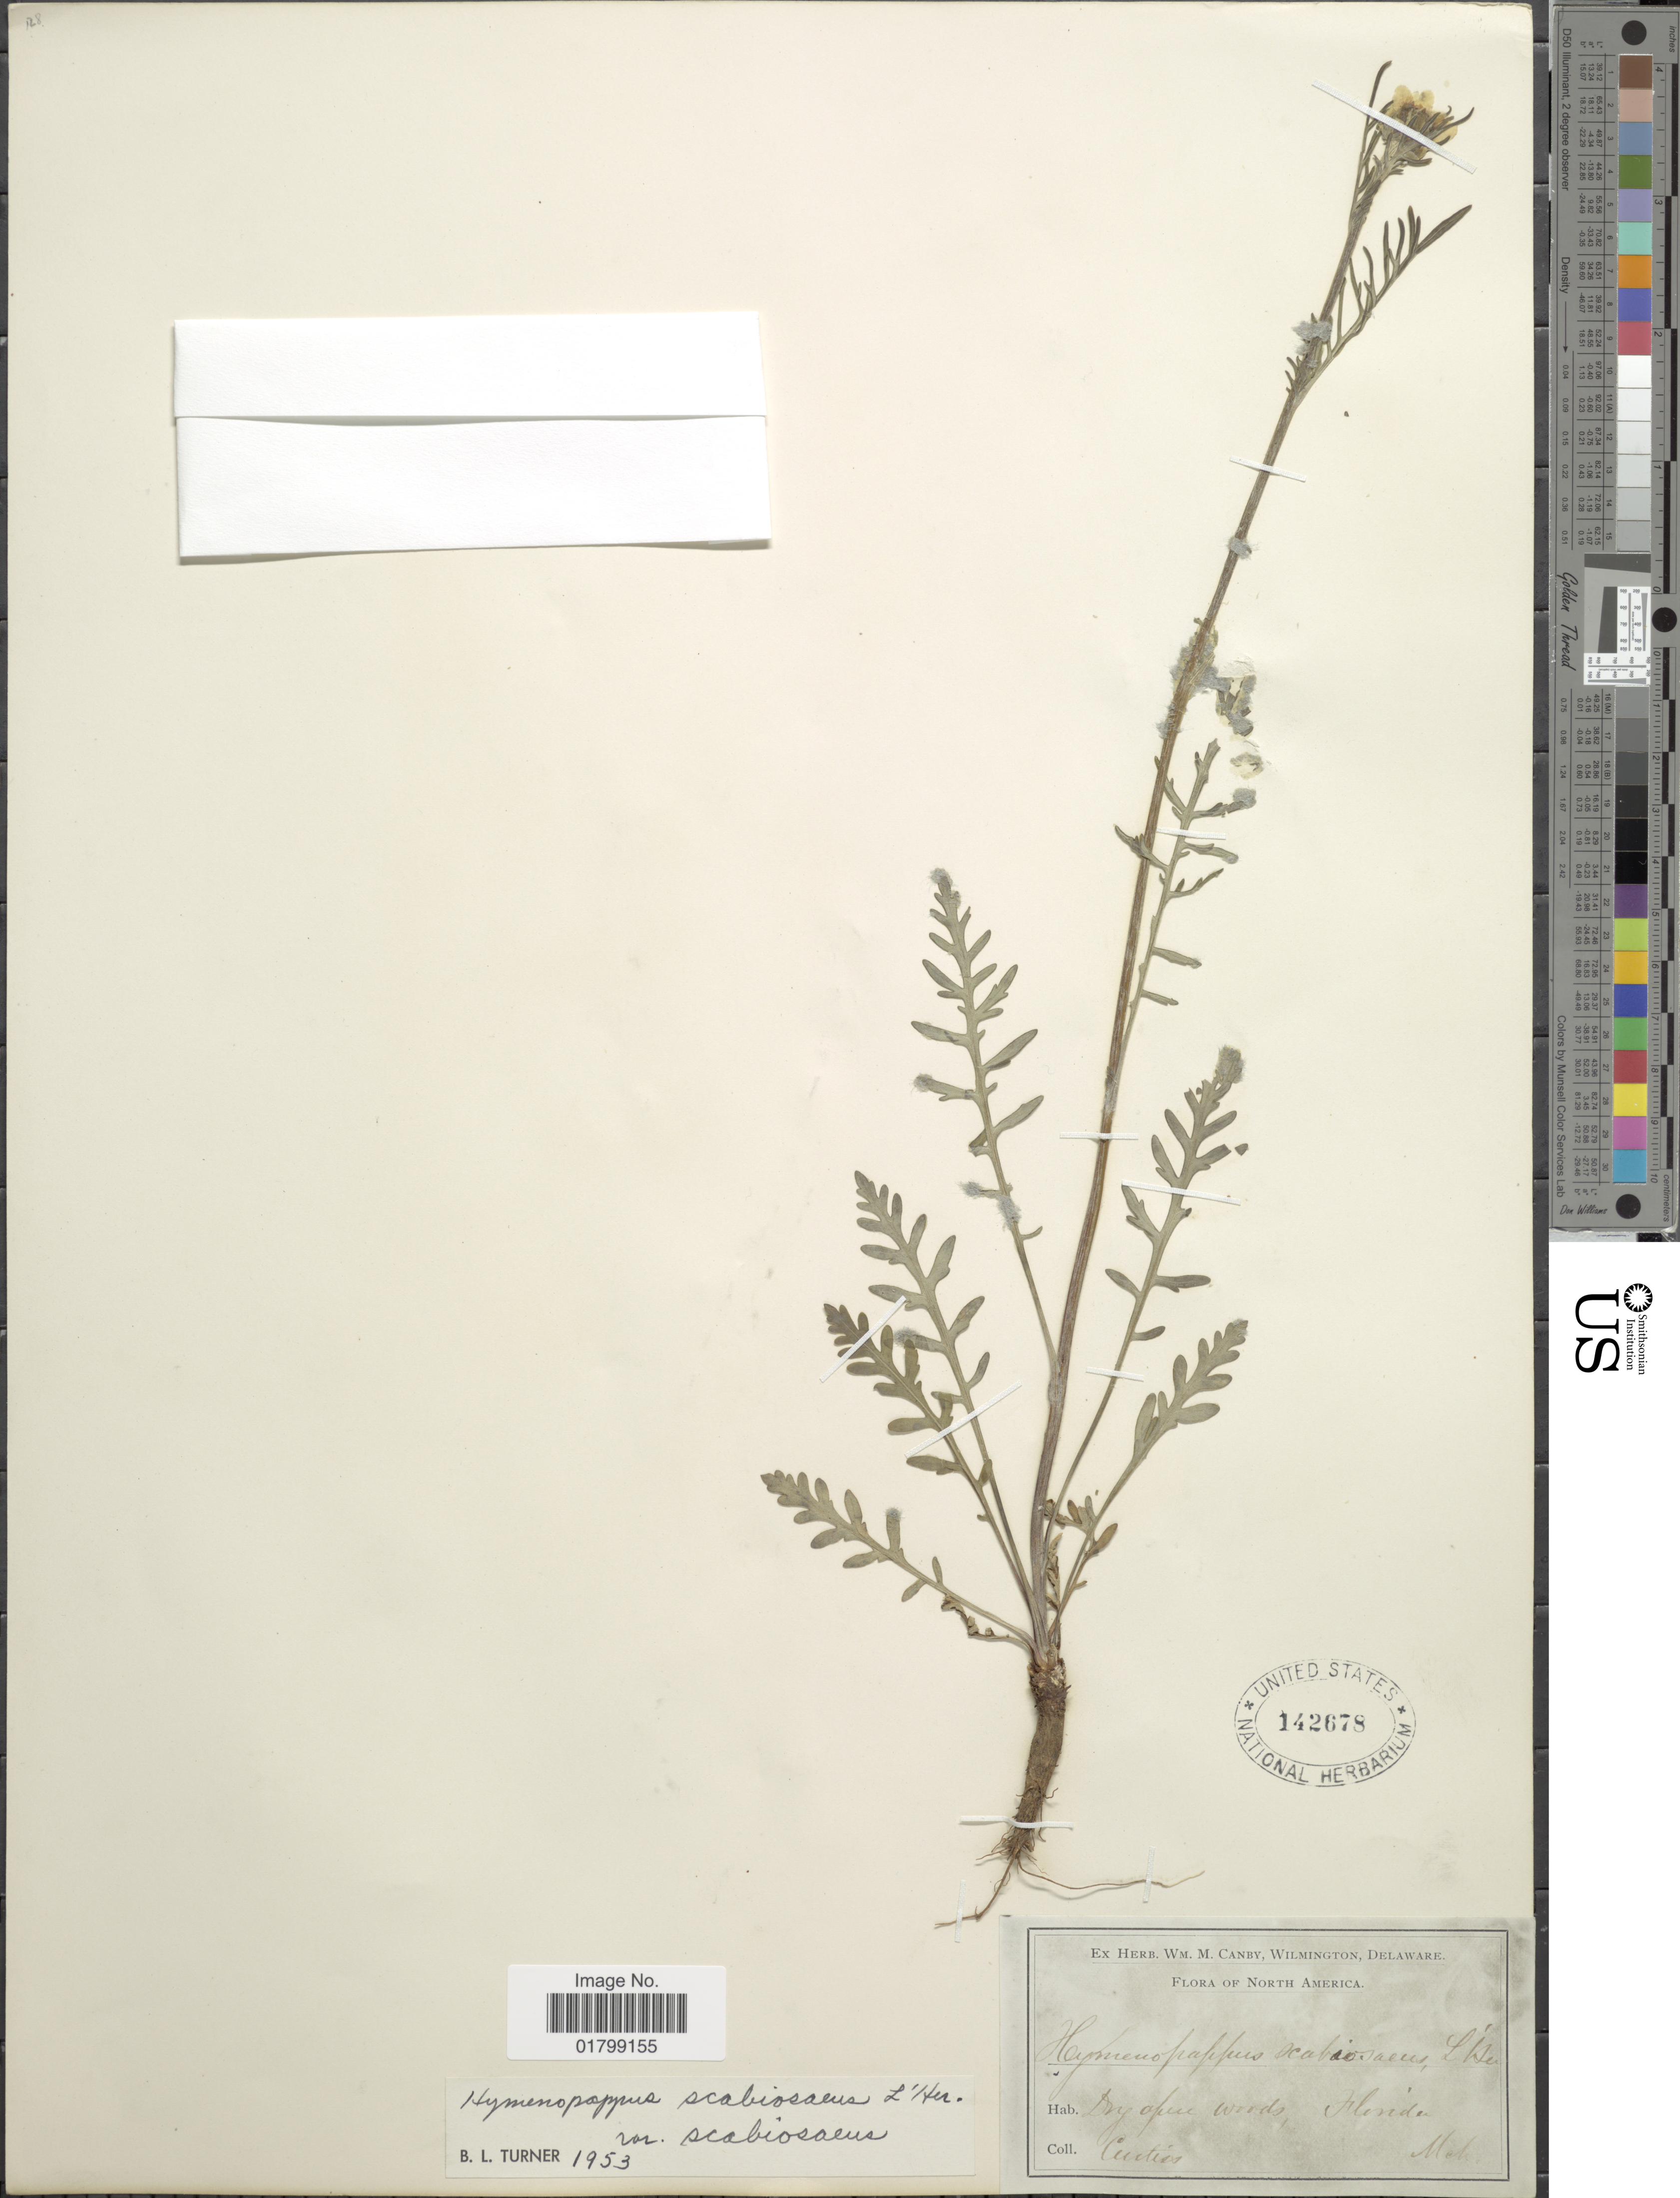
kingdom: Plantae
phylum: Tracheophyta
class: Magnoliopsida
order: Asterales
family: Asteraceae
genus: Hymenopappus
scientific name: Hymenopappus scabiosaeus var. scabiosaeus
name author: L'Hér.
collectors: -. Curtiss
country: United States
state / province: Florida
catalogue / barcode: US 142678